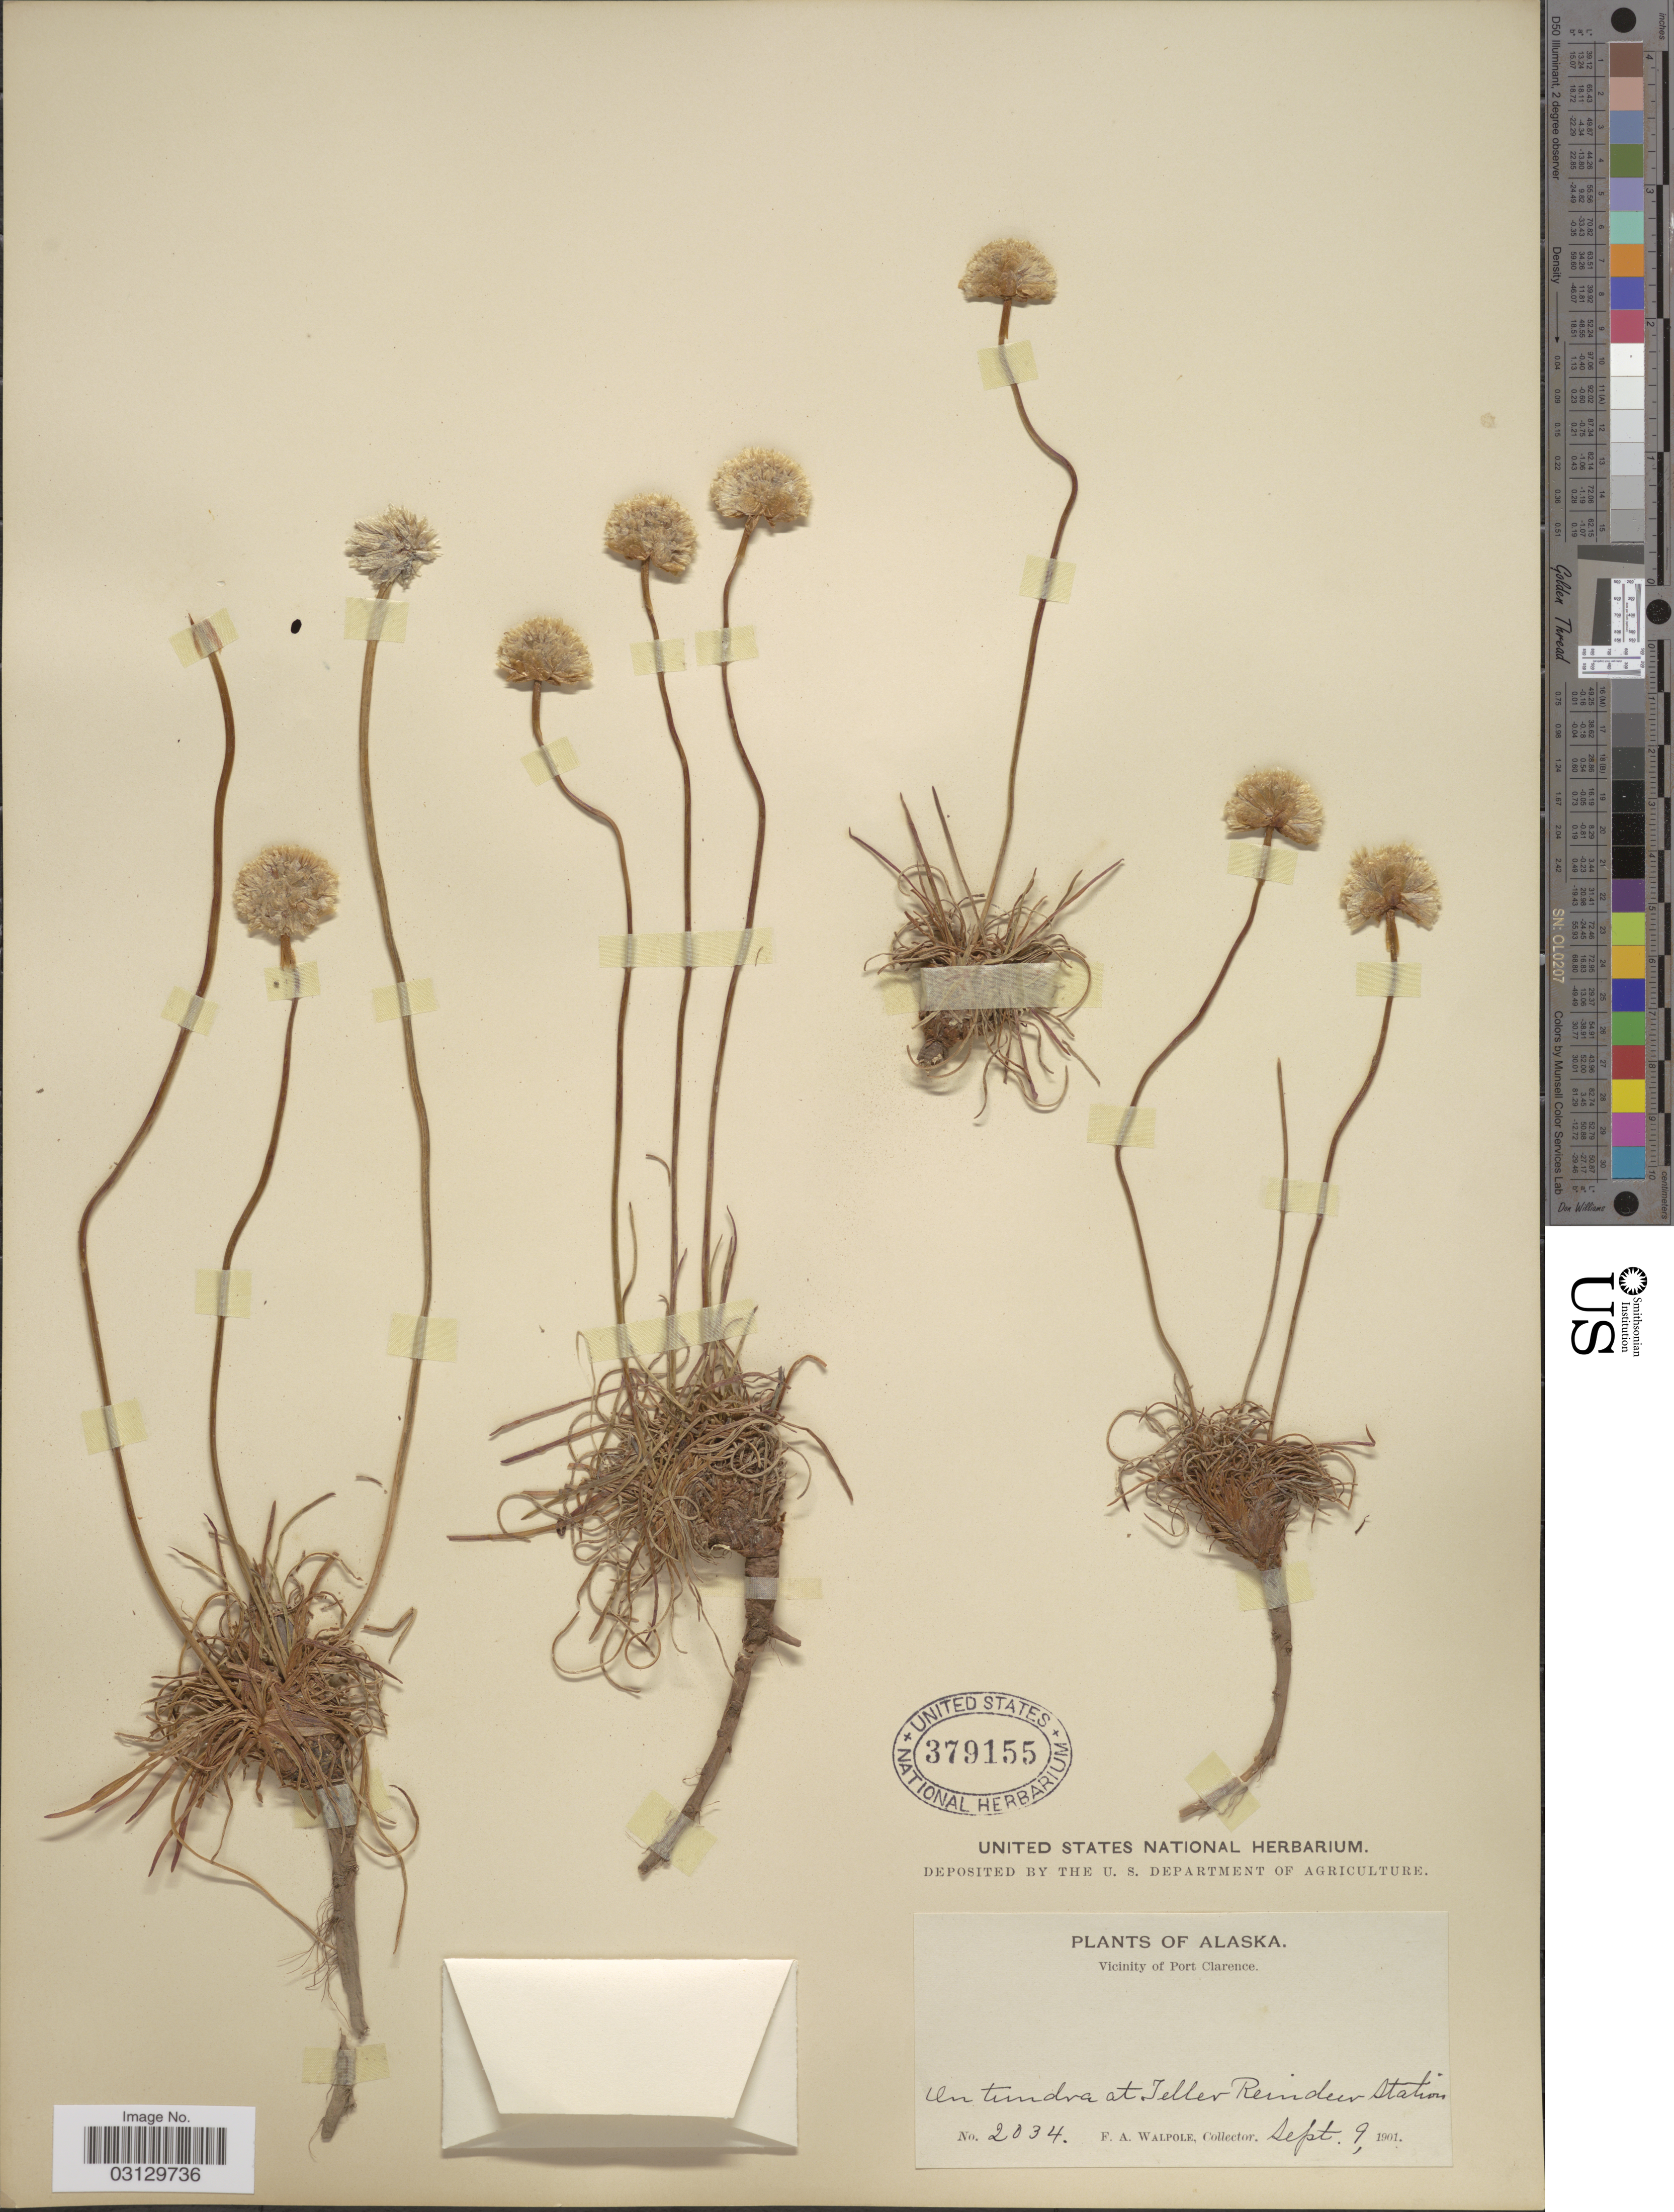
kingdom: Plantae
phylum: Tracheophyta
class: Magnoliopsida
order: Caryophyllales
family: Plumbaginaceae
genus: Armeria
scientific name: Armeria maritima subsp. sibirica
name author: (Turcz. ex Boiss.) Nyman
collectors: F. Walpole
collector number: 2034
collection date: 1901-09-09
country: United States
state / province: Alaska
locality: Vicinity of Port Clarence. Tundra at Teller Reindeer Station.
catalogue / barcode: US 379155